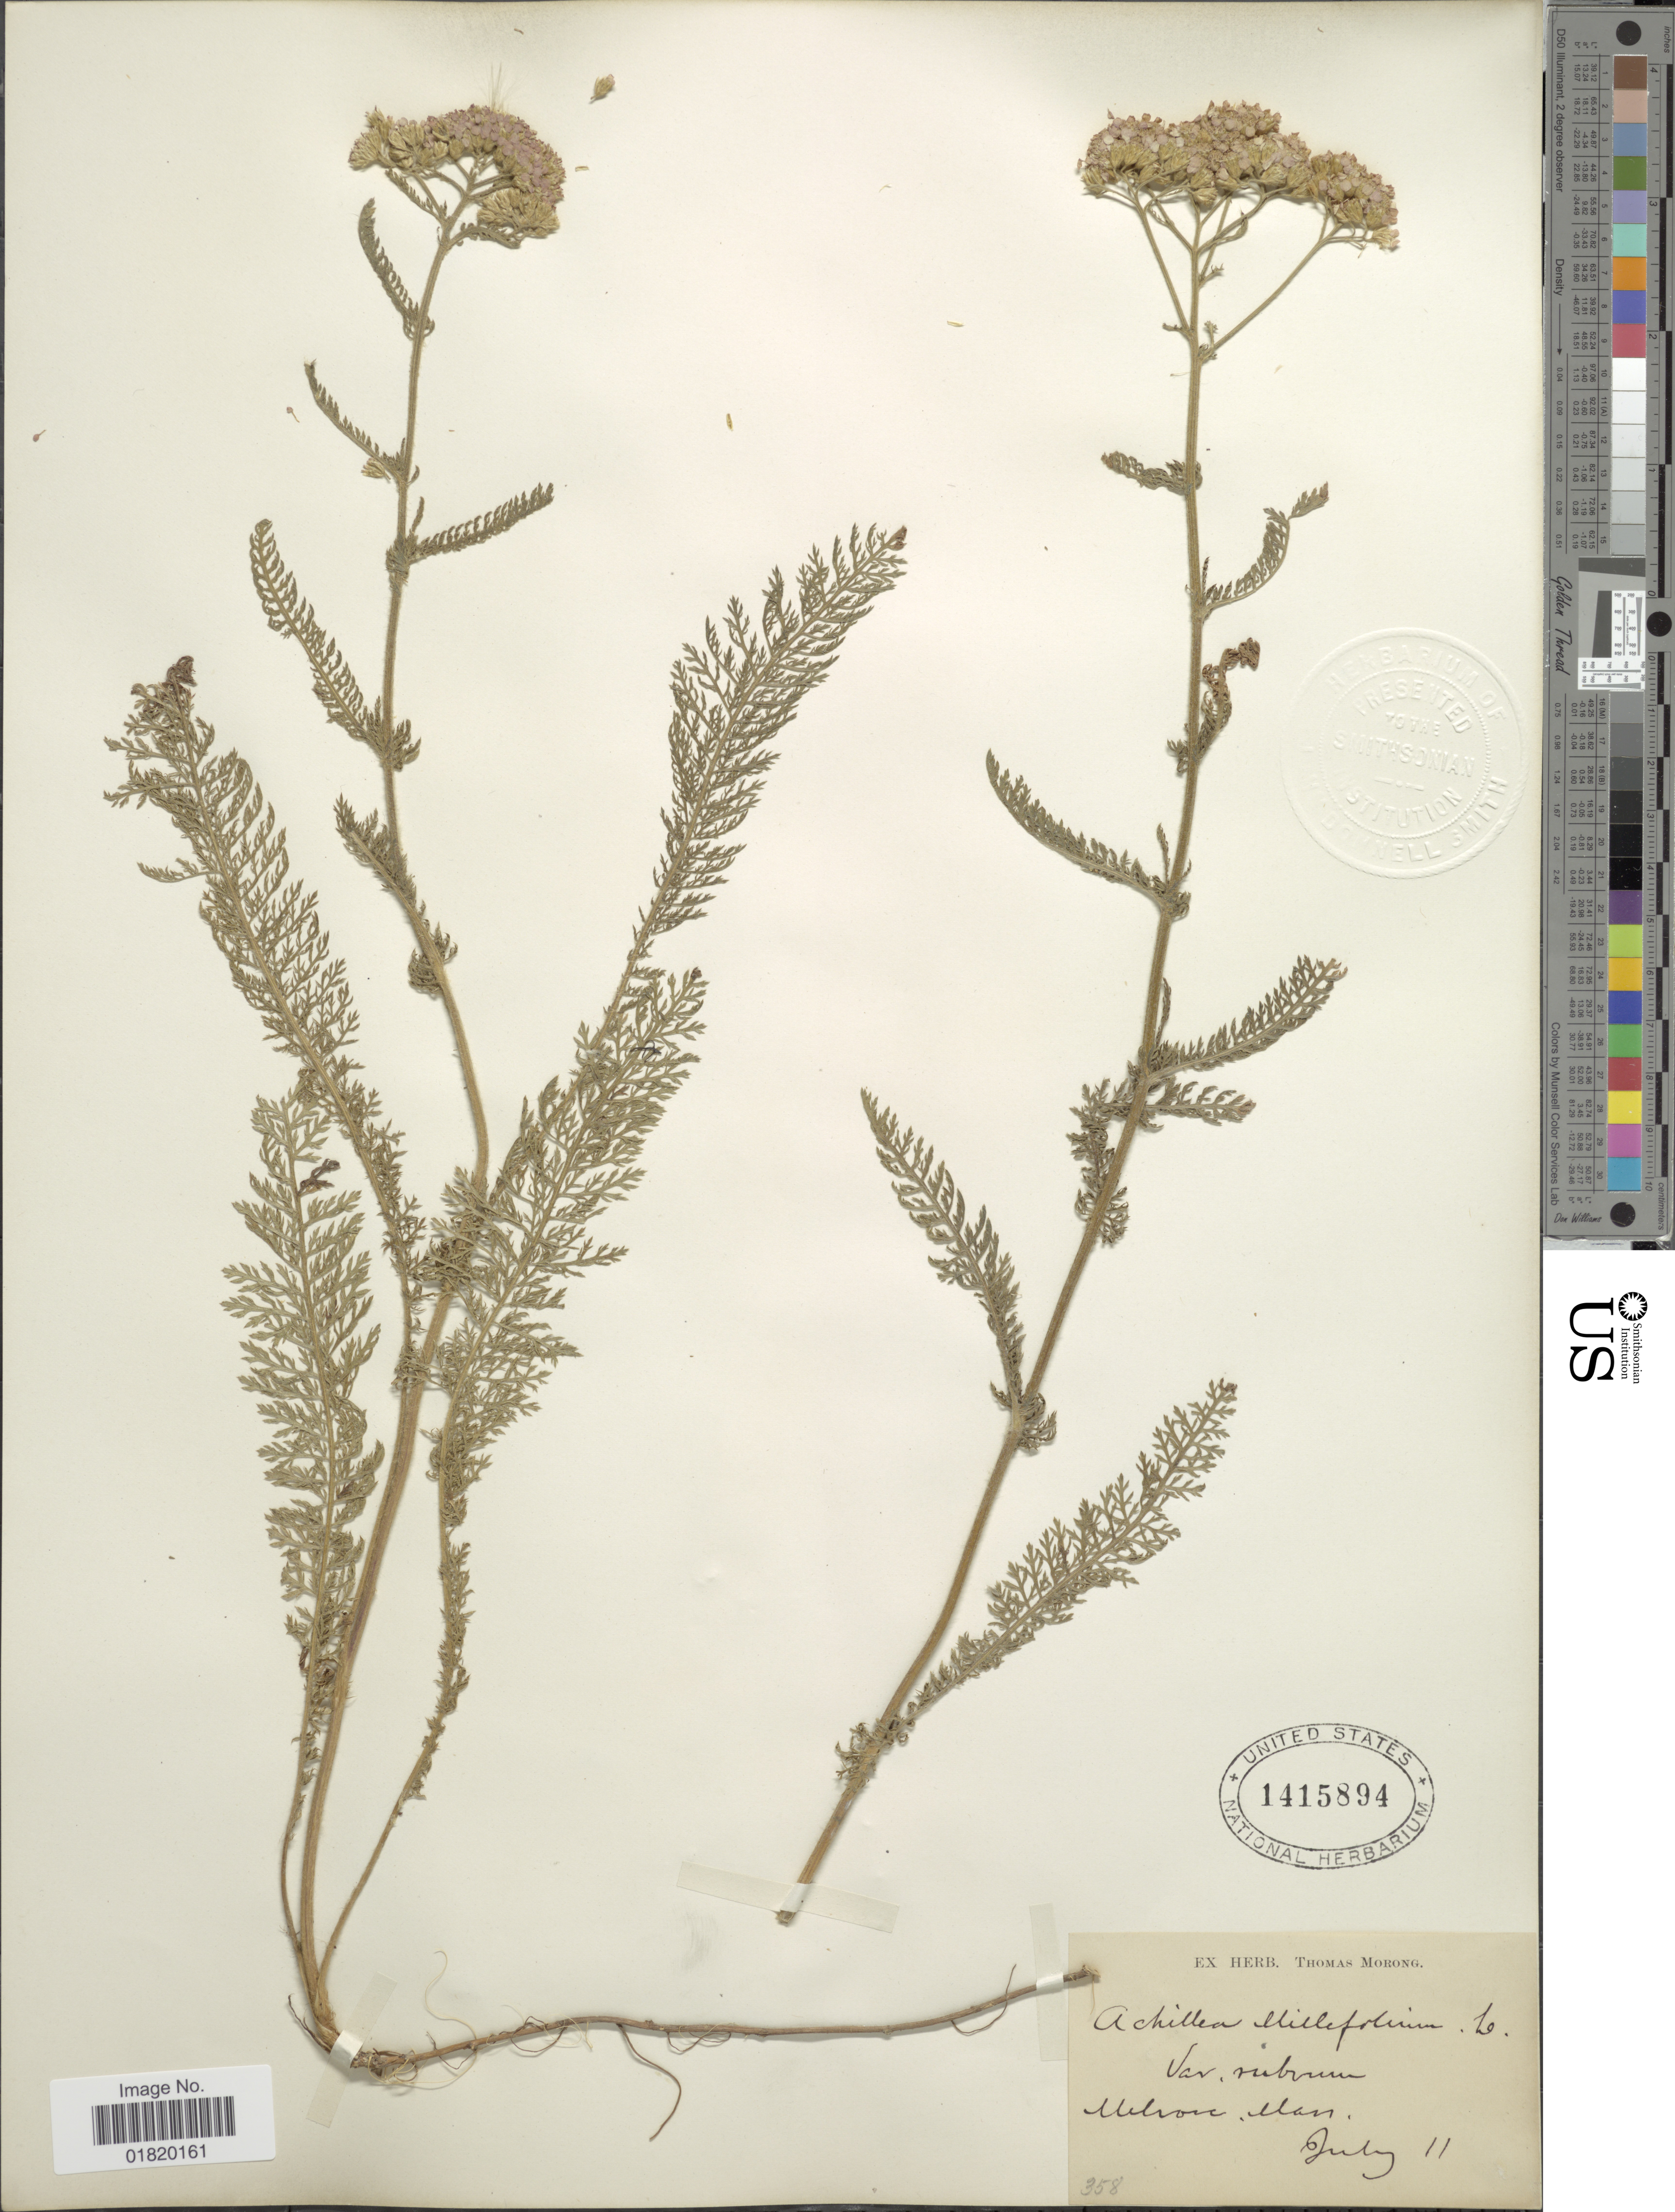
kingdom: Plantae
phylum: Tracheophyta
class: Magnoliopsida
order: Asterales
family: Asteraceae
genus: Achillea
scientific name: Achillea millefolium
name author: L.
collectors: ex Herb. T. Morong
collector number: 358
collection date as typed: Transcribed d/m/y: /7/11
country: United States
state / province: Massachusetts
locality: Melrose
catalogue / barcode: US 1415894